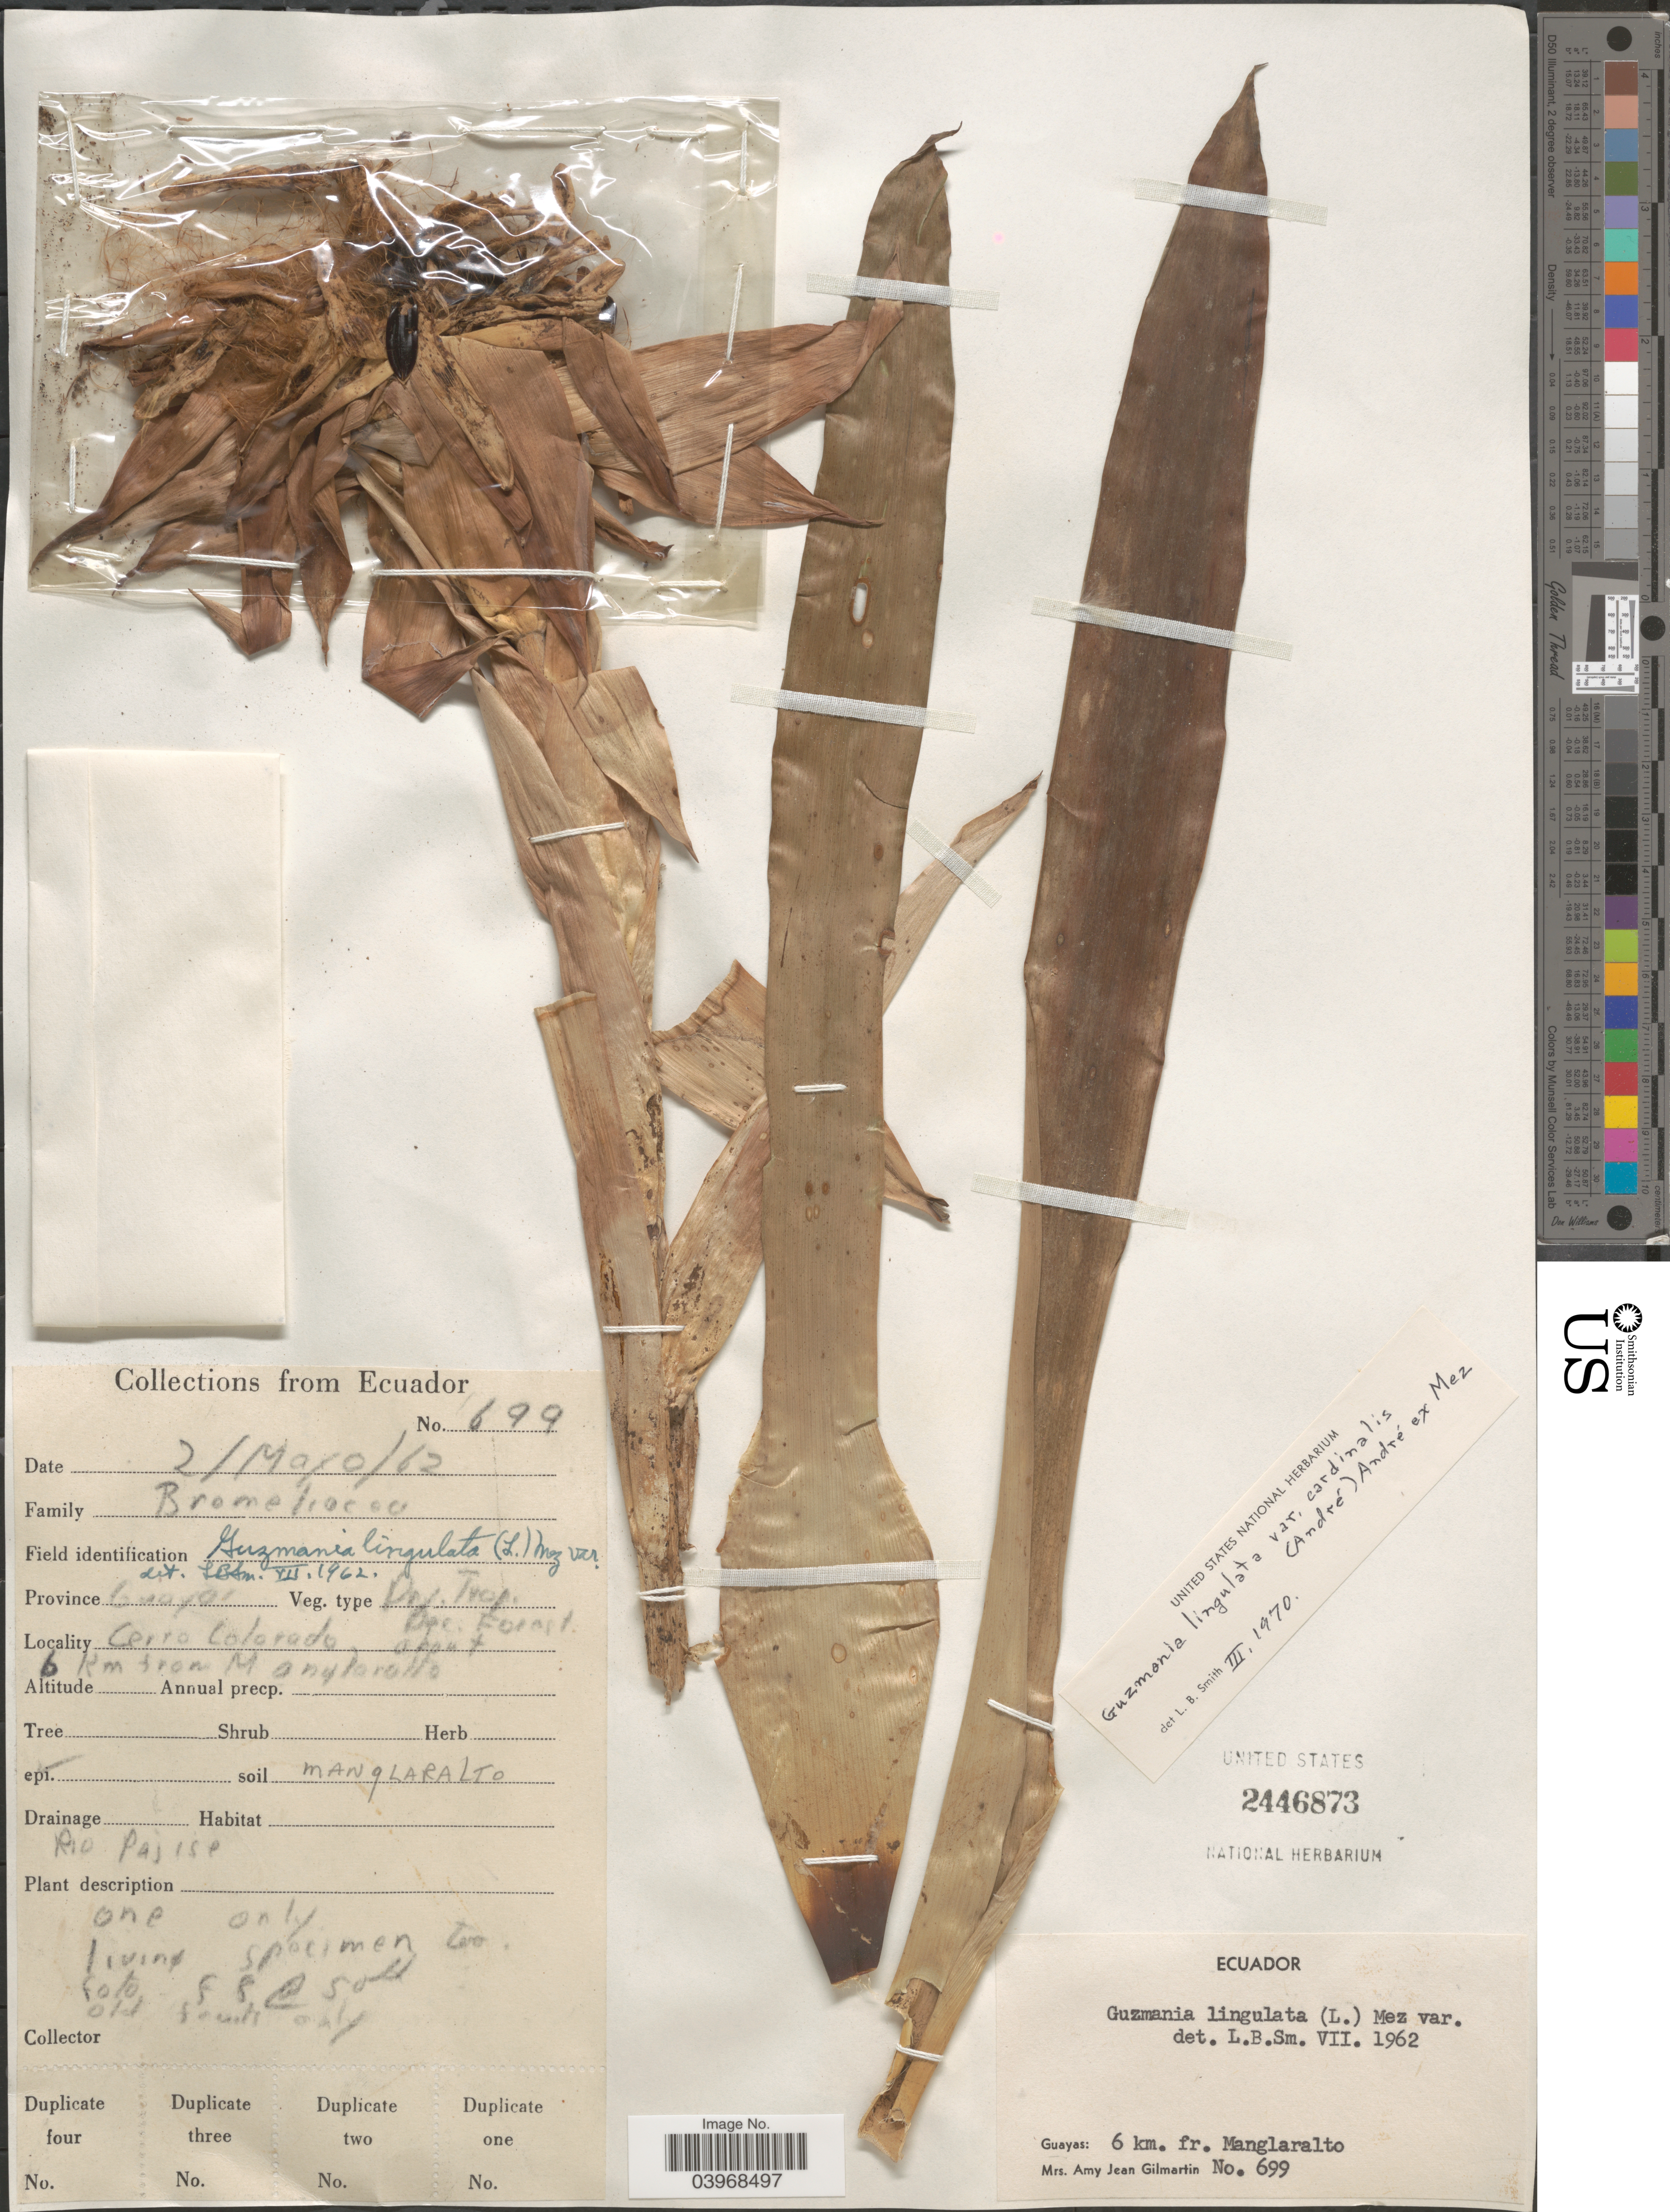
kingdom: Plantae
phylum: Tracheophyta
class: Liliopsida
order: Poales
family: Bromeliaceae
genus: Guzmania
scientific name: Guzmania lingulata var. cardinalis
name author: (André) Mez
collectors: A. J. Gilmartin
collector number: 699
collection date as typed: Transcribed d/m/y: 2/5/62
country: Ecuador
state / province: Guayas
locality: Dep. Trop. Dep. Forest. [interpreted] Cerro Colorado, about 6 Km from Manglaralto.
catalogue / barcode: US 2446873